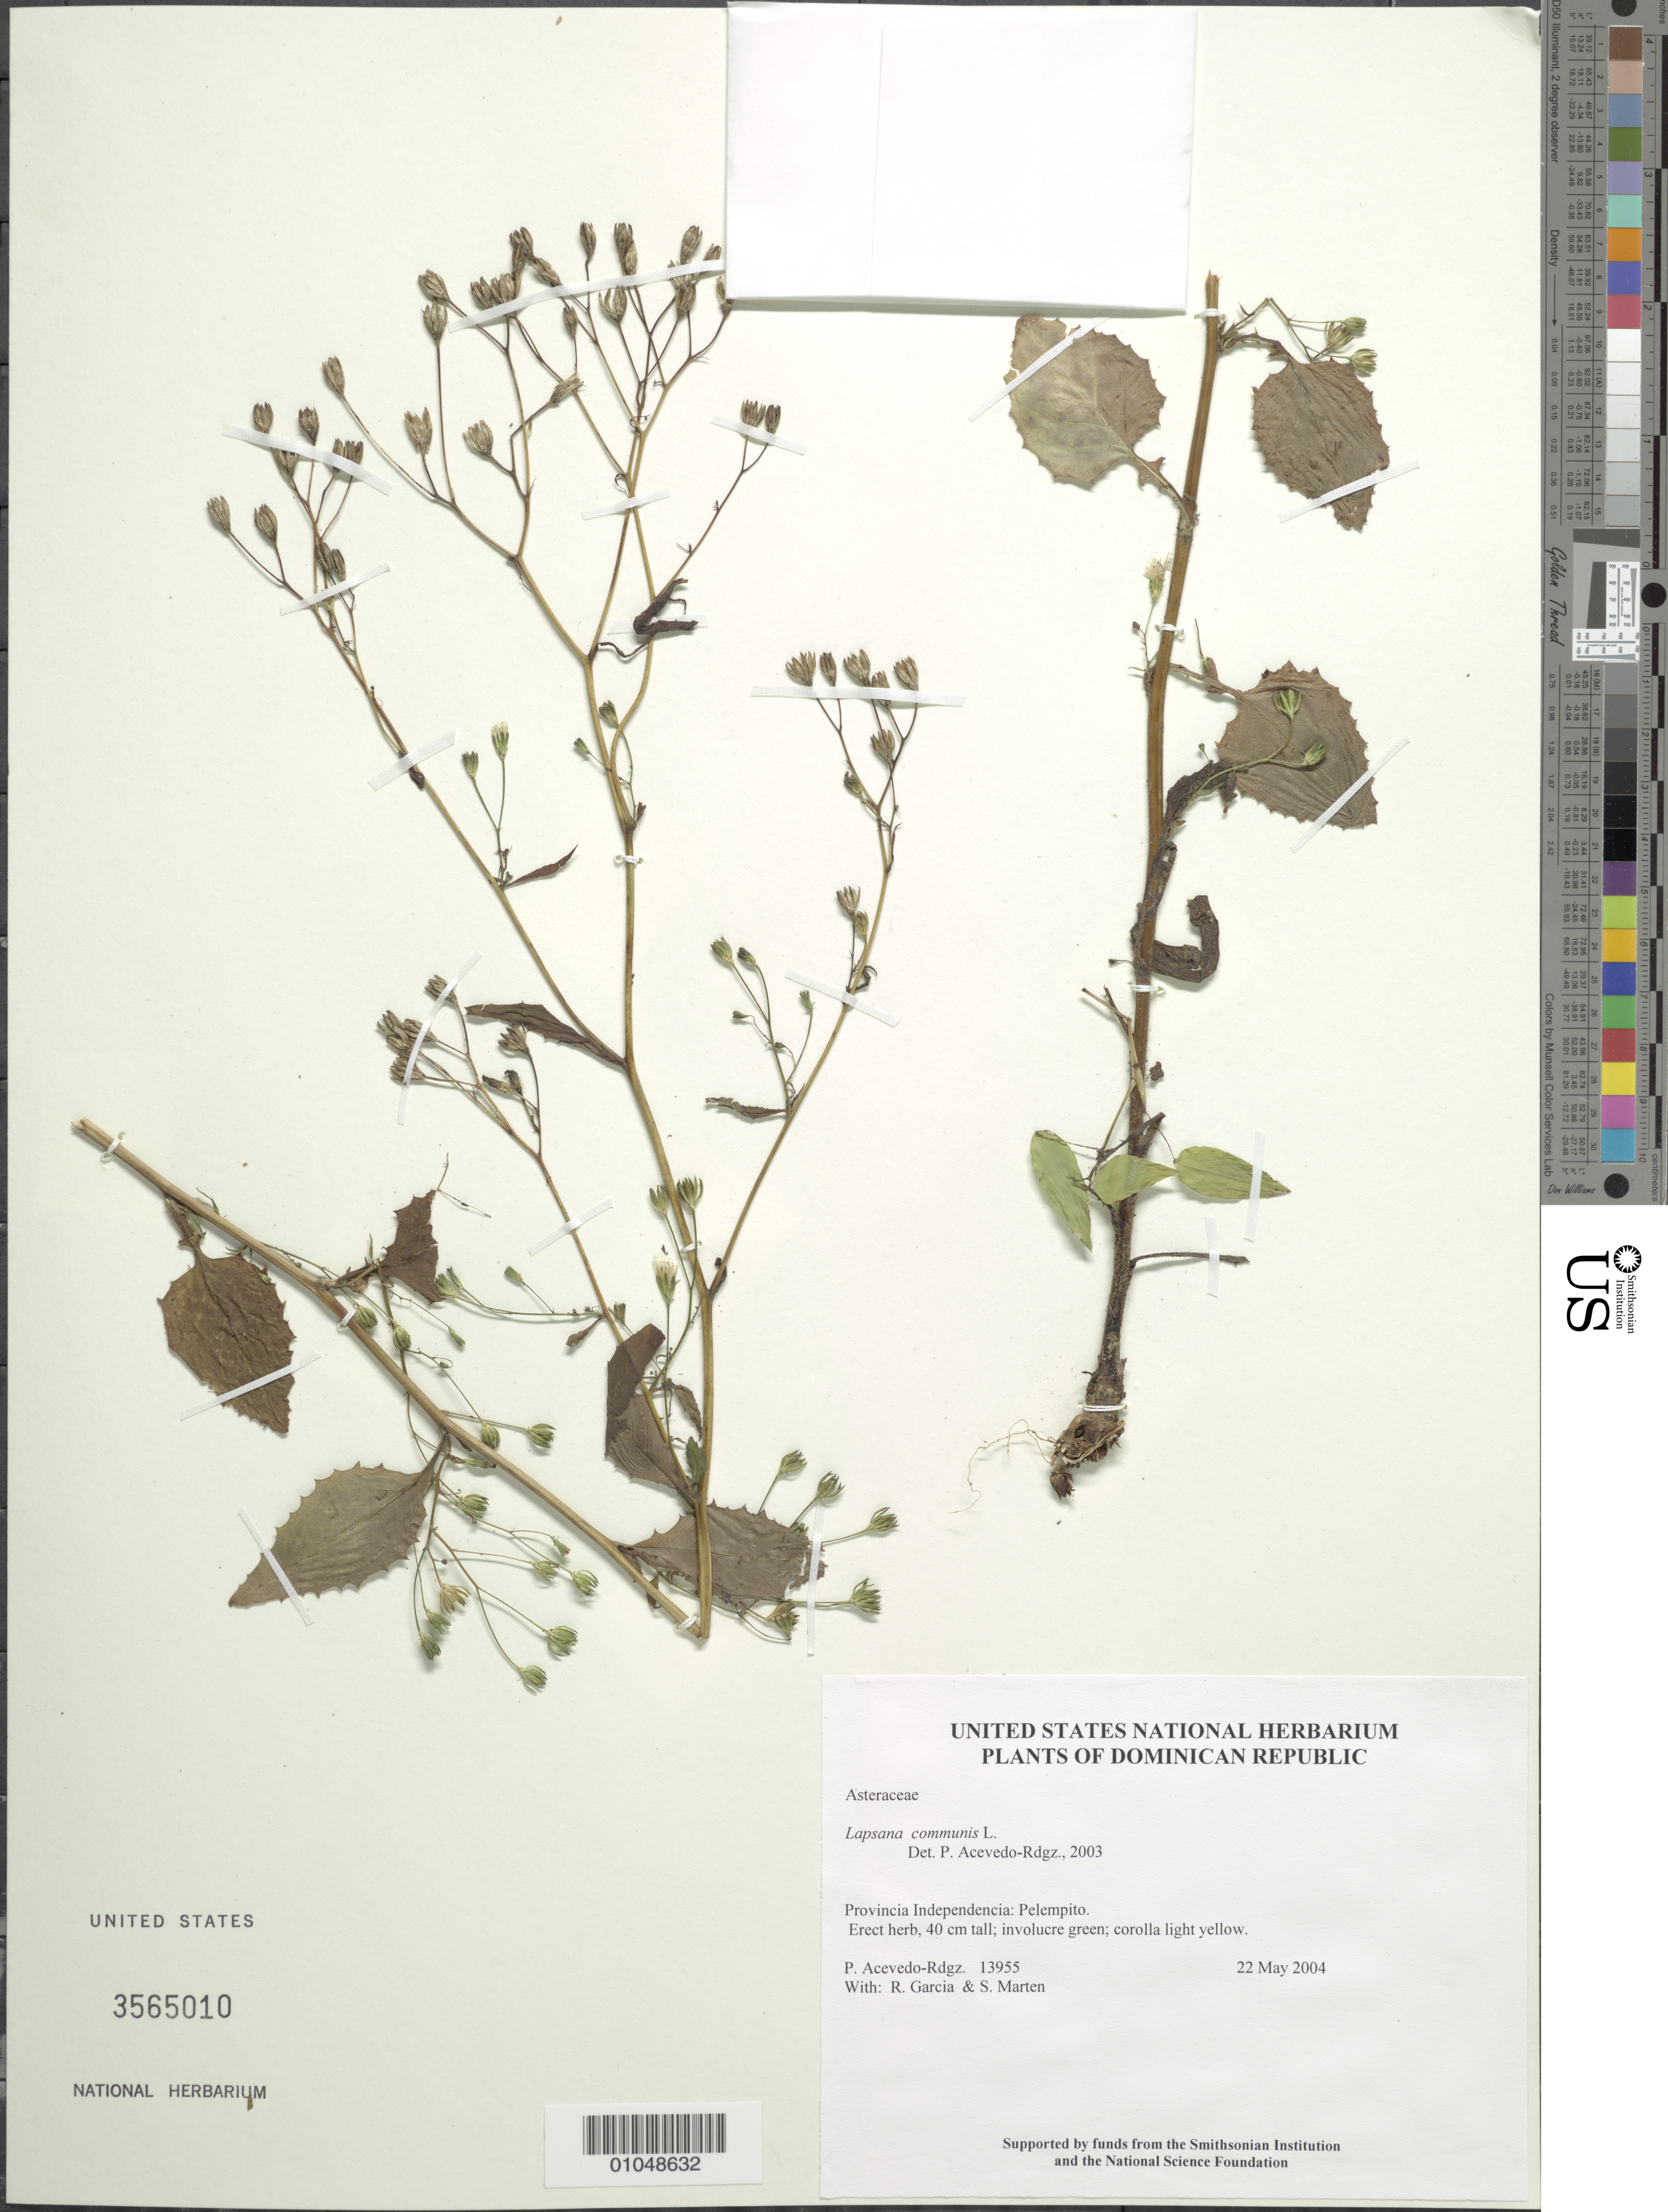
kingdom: Plantae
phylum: Tracheophyta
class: Magnoliopsida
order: Asterales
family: Asteraceae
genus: Lapsana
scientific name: Lapsana communis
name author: L.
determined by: Acevedo-Rodríguez, P., (BOT), Smithsonian Institution - National Museum of Natural History (UNITED STATES)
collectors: P. Acevedo-Rodr., R. G. García & S. Marten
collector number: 13955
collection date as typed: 22 May 2004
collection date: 2004-05-22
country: Dominican Republic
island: Hispaniola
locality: Provincia Independencia: Pelempito.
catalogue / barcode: US 3565010